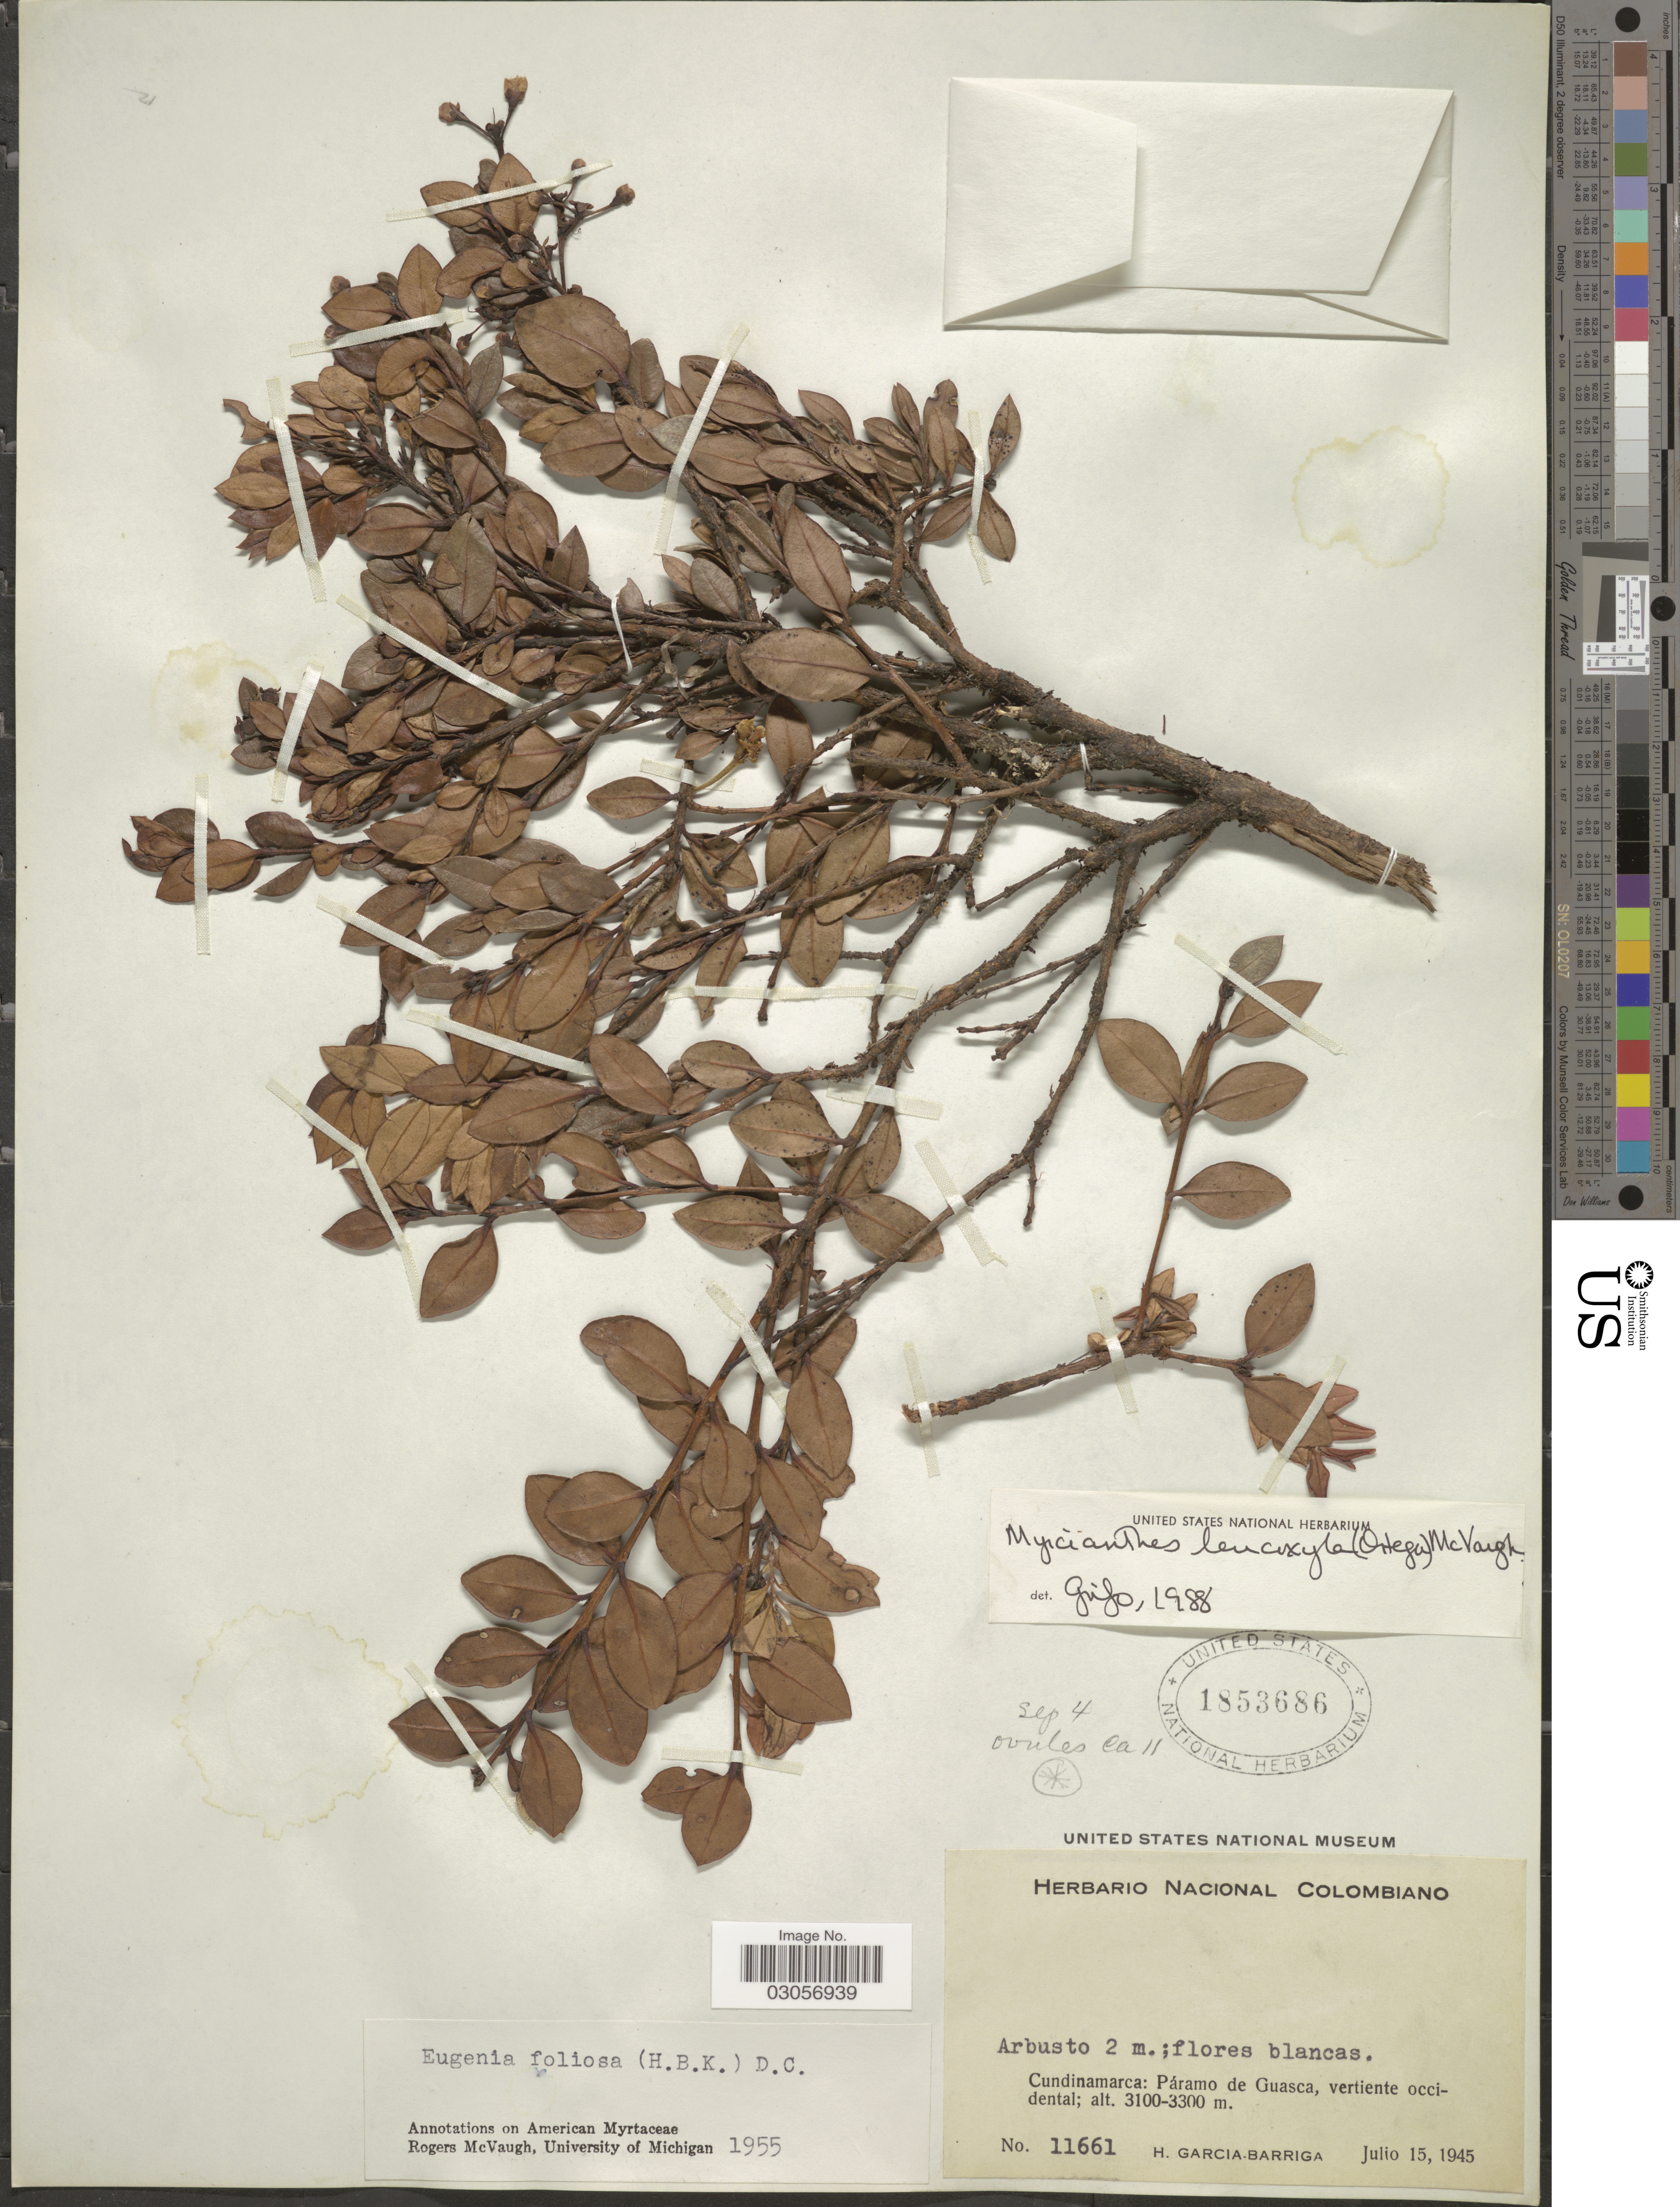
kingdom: Plantae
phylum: Tracheophyta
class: Magnoliopsida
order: Myrtales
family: Myrtaceae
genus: Myrcianthes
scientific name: Myrcianthes leucoxyla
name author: (Ortega) McVaugh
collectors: H. García Barriga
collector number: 11661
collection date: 1945-07-15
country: Colombia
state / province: Cundinamarca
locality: Páramo de Guasca, vertiente occidental.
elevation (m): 3100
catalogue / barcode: US 1853686